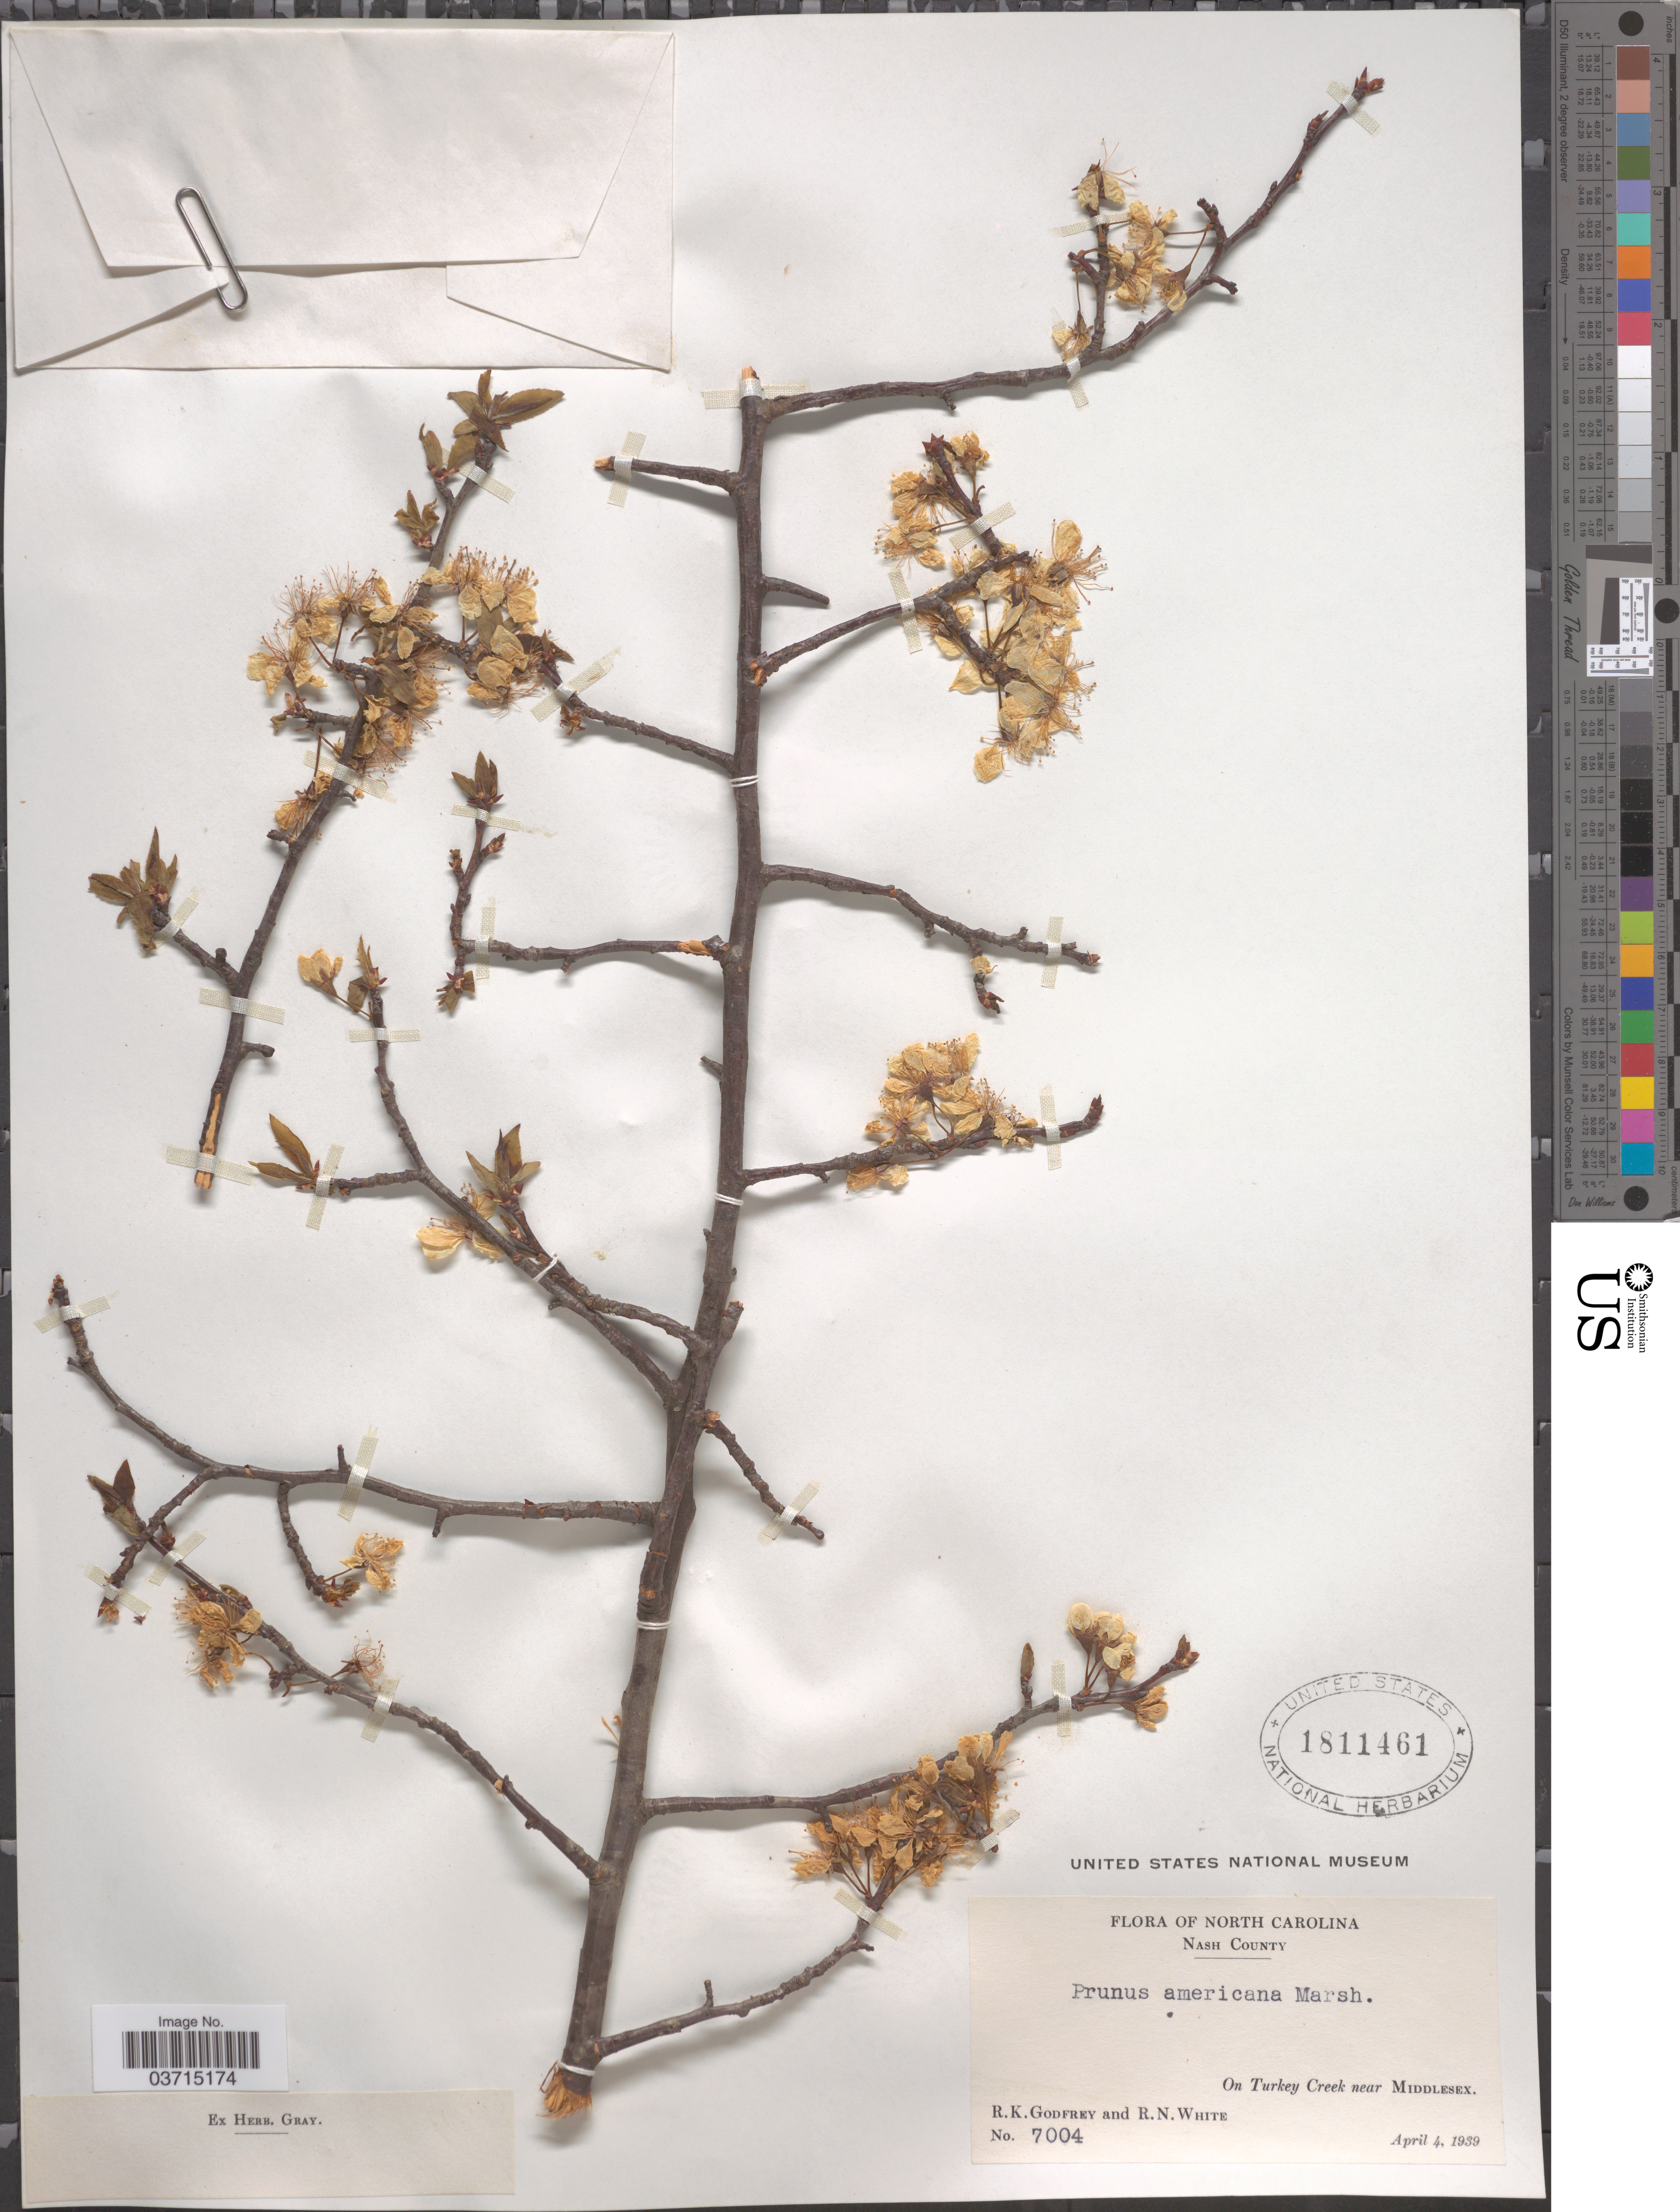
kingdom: Plantae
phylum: Tracheophyta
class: Magnoliopsida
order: Rosales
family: Rosaceae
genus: Prunus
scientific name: Prunus americana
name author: Marshall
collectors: R. K. Godfrey & R. N. White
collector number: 7004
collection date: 1939-04-04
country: United States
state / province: North Carolina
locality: Nash County. On Turkey Creek near Middlesex.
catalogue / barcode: US 1811461